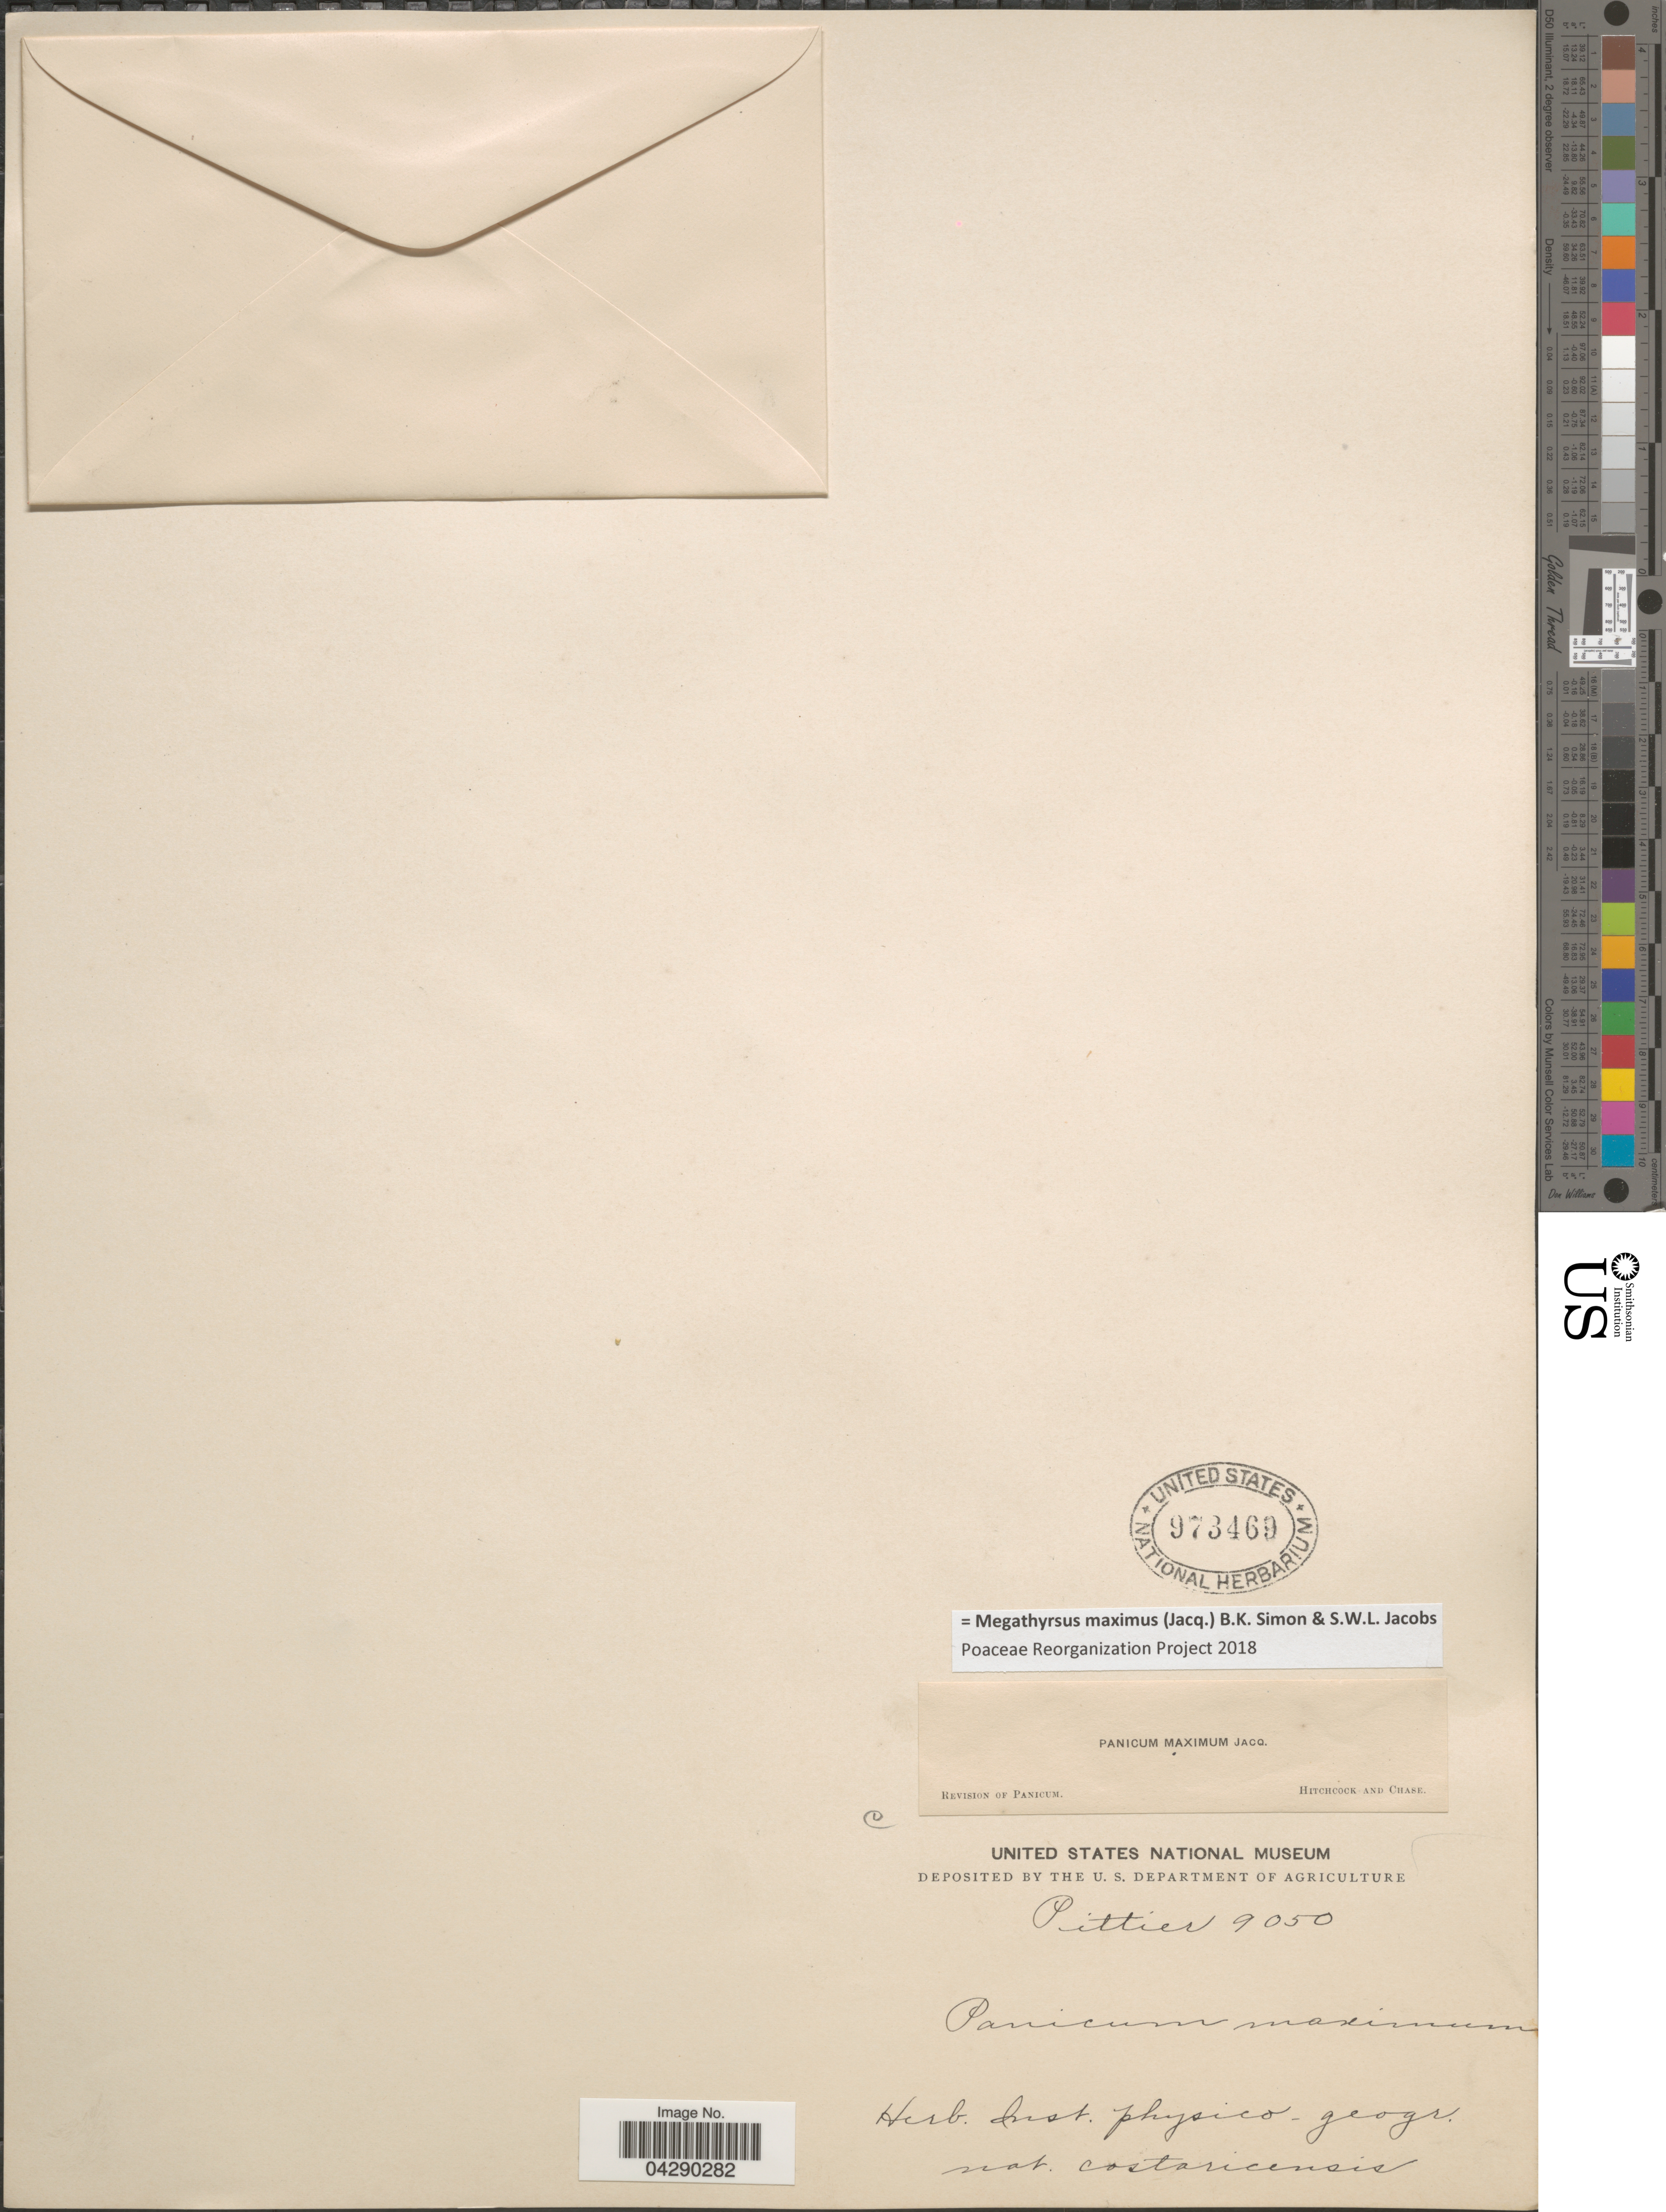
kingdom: Plantae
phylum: Tracheophyta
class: Liliopsida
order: Poales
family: Poaceae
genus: Megathyrsus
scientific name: Megathyrsus maximus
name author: (Jacq.) B.K. Simon & S.W.L. Jacobs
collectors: Pittier, --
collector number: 9050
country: Costa Rica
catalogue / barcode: US 973469